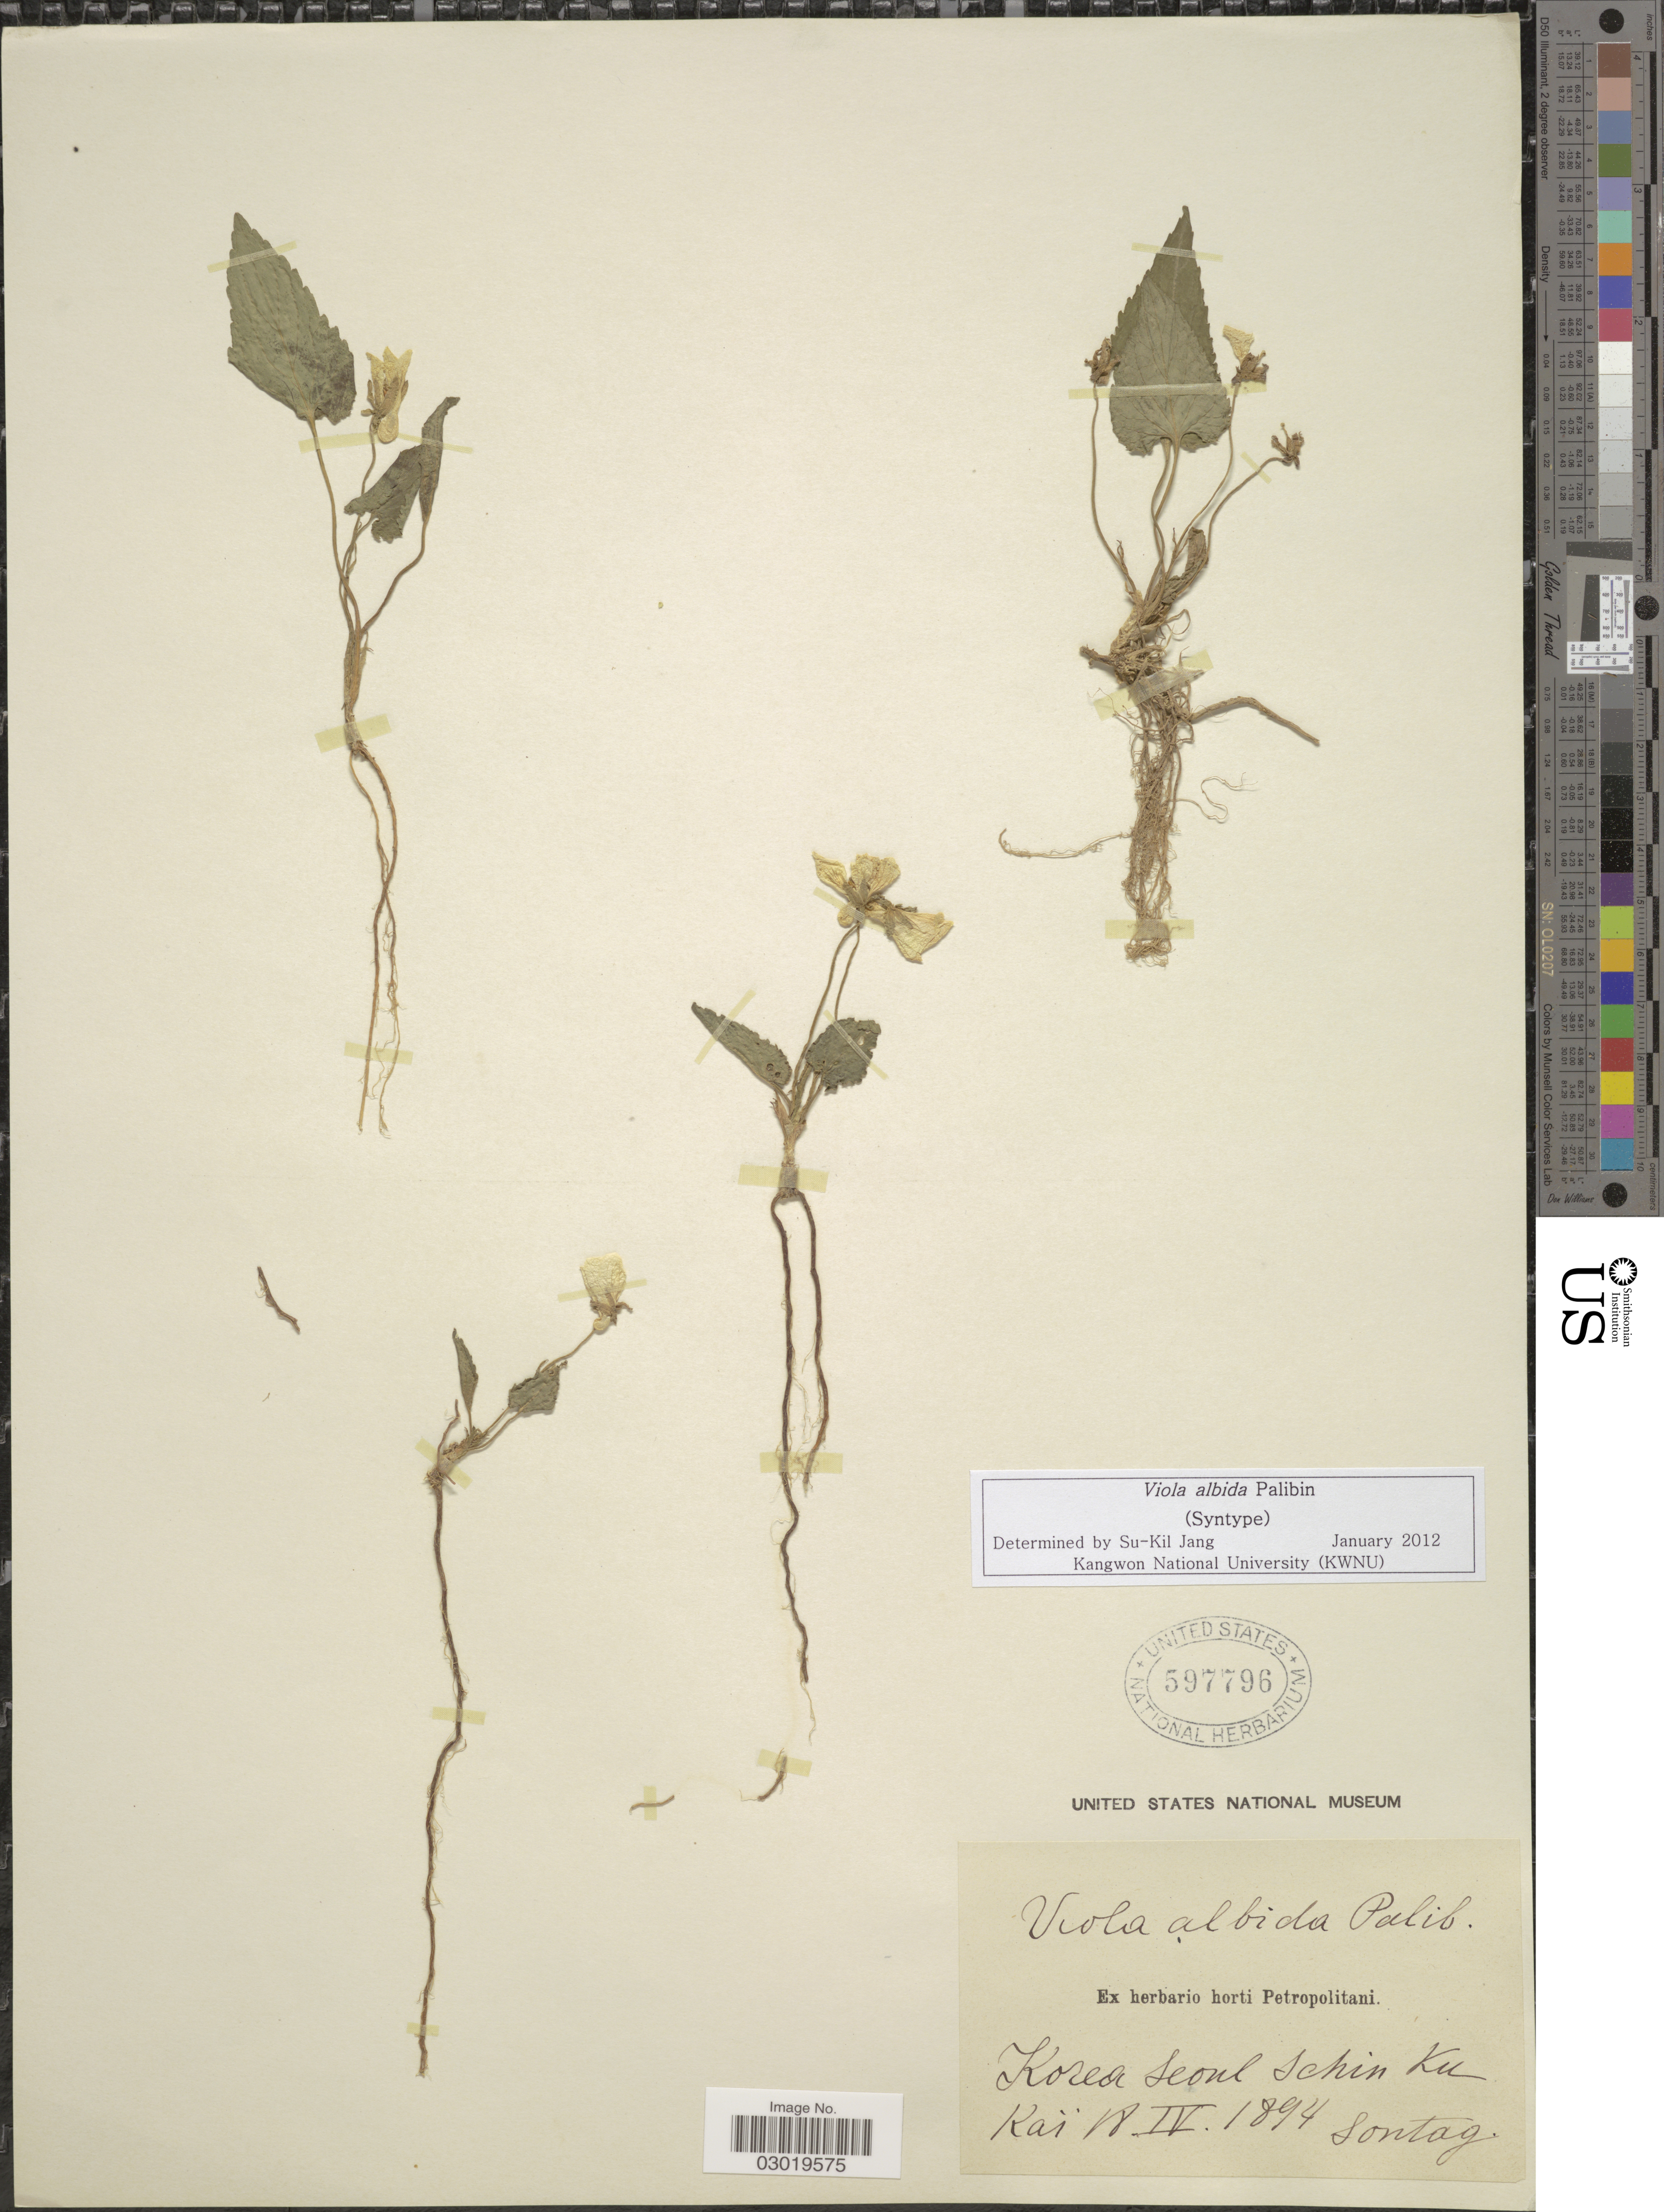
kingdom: Plantae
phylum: Tracheophyta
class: Magnoliopsida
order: Malpighiales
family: Violaceae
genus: Viola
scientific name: Viola albida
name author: Palib.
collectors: -. Sontag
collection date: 1894-04-18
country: South Korea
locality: Korea Seoul Schin Ku Kaï.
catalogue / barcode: US 597796